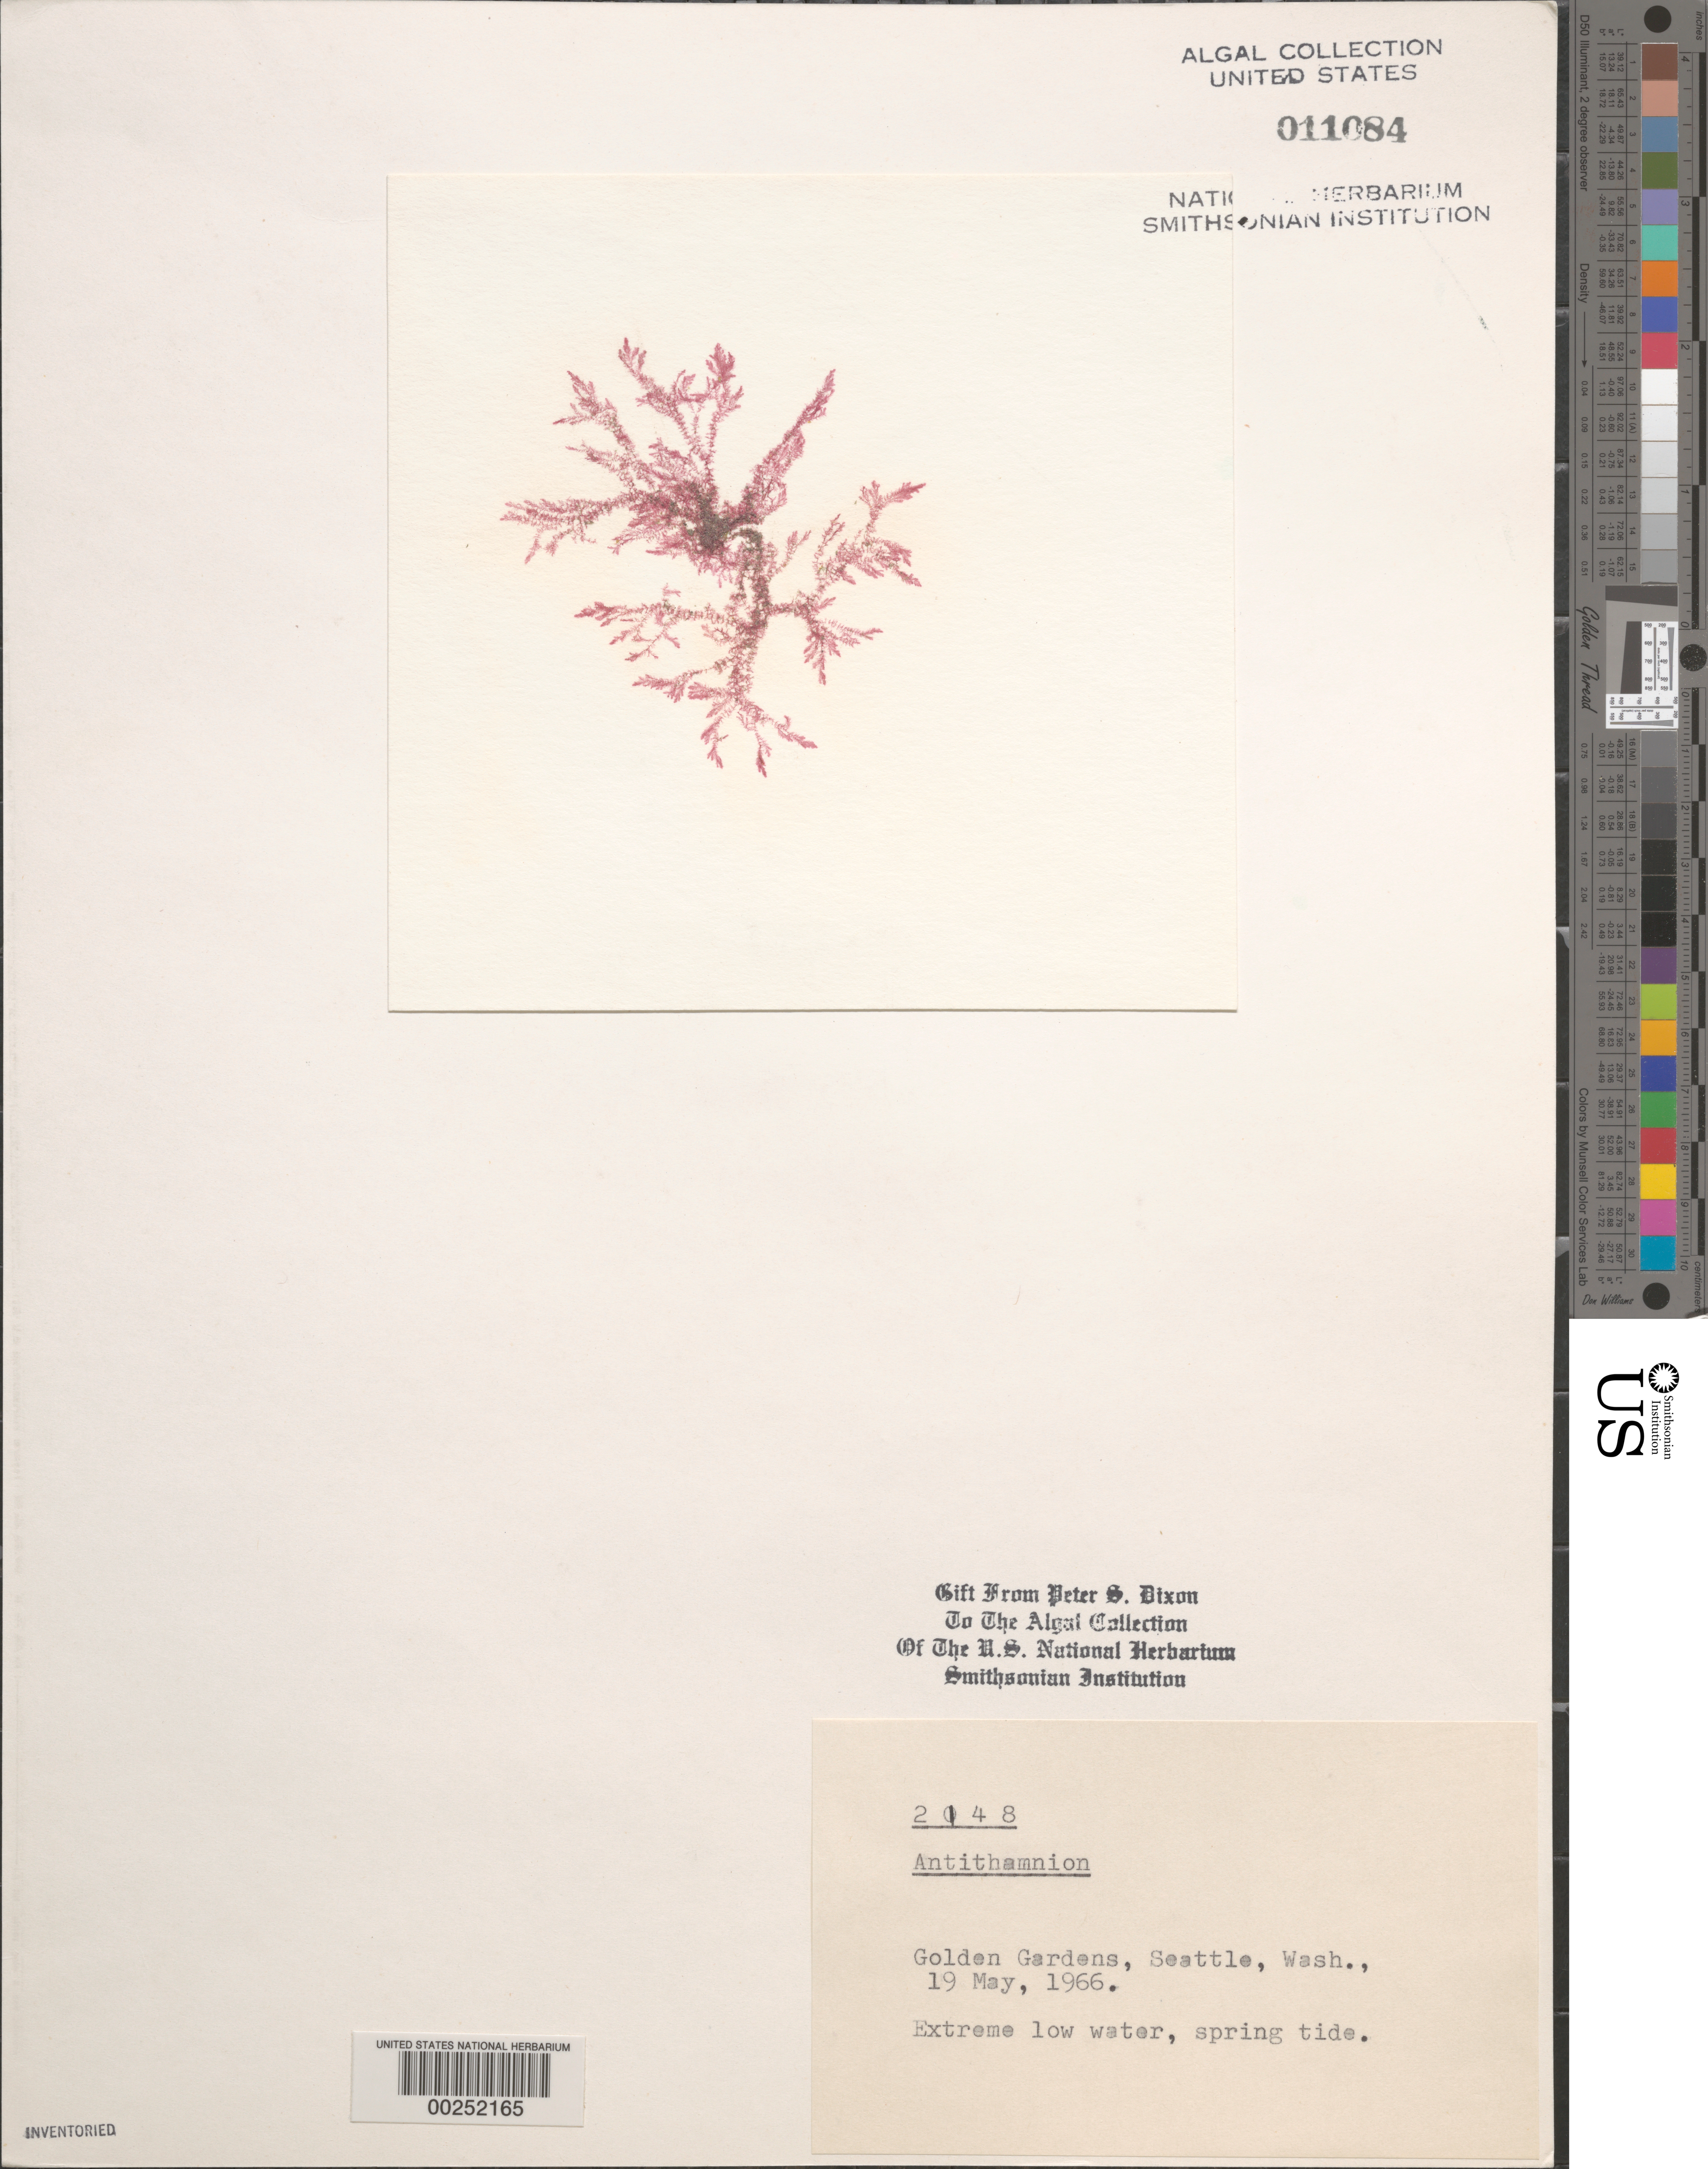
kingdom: Plantae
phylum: Rhodophyta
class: Florideophyceae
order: Ceramiales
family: Ceramiaceae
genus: Antithamnion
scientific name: Antithamnion sp.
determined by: Dixon, P. S.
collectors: P. S. Dixon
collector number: PSD 2148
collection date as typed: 19 May 1966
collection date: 1966-05-19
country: United States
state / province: Washington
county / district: King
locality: Golden Gardens, Seattle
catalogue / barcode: US 11084